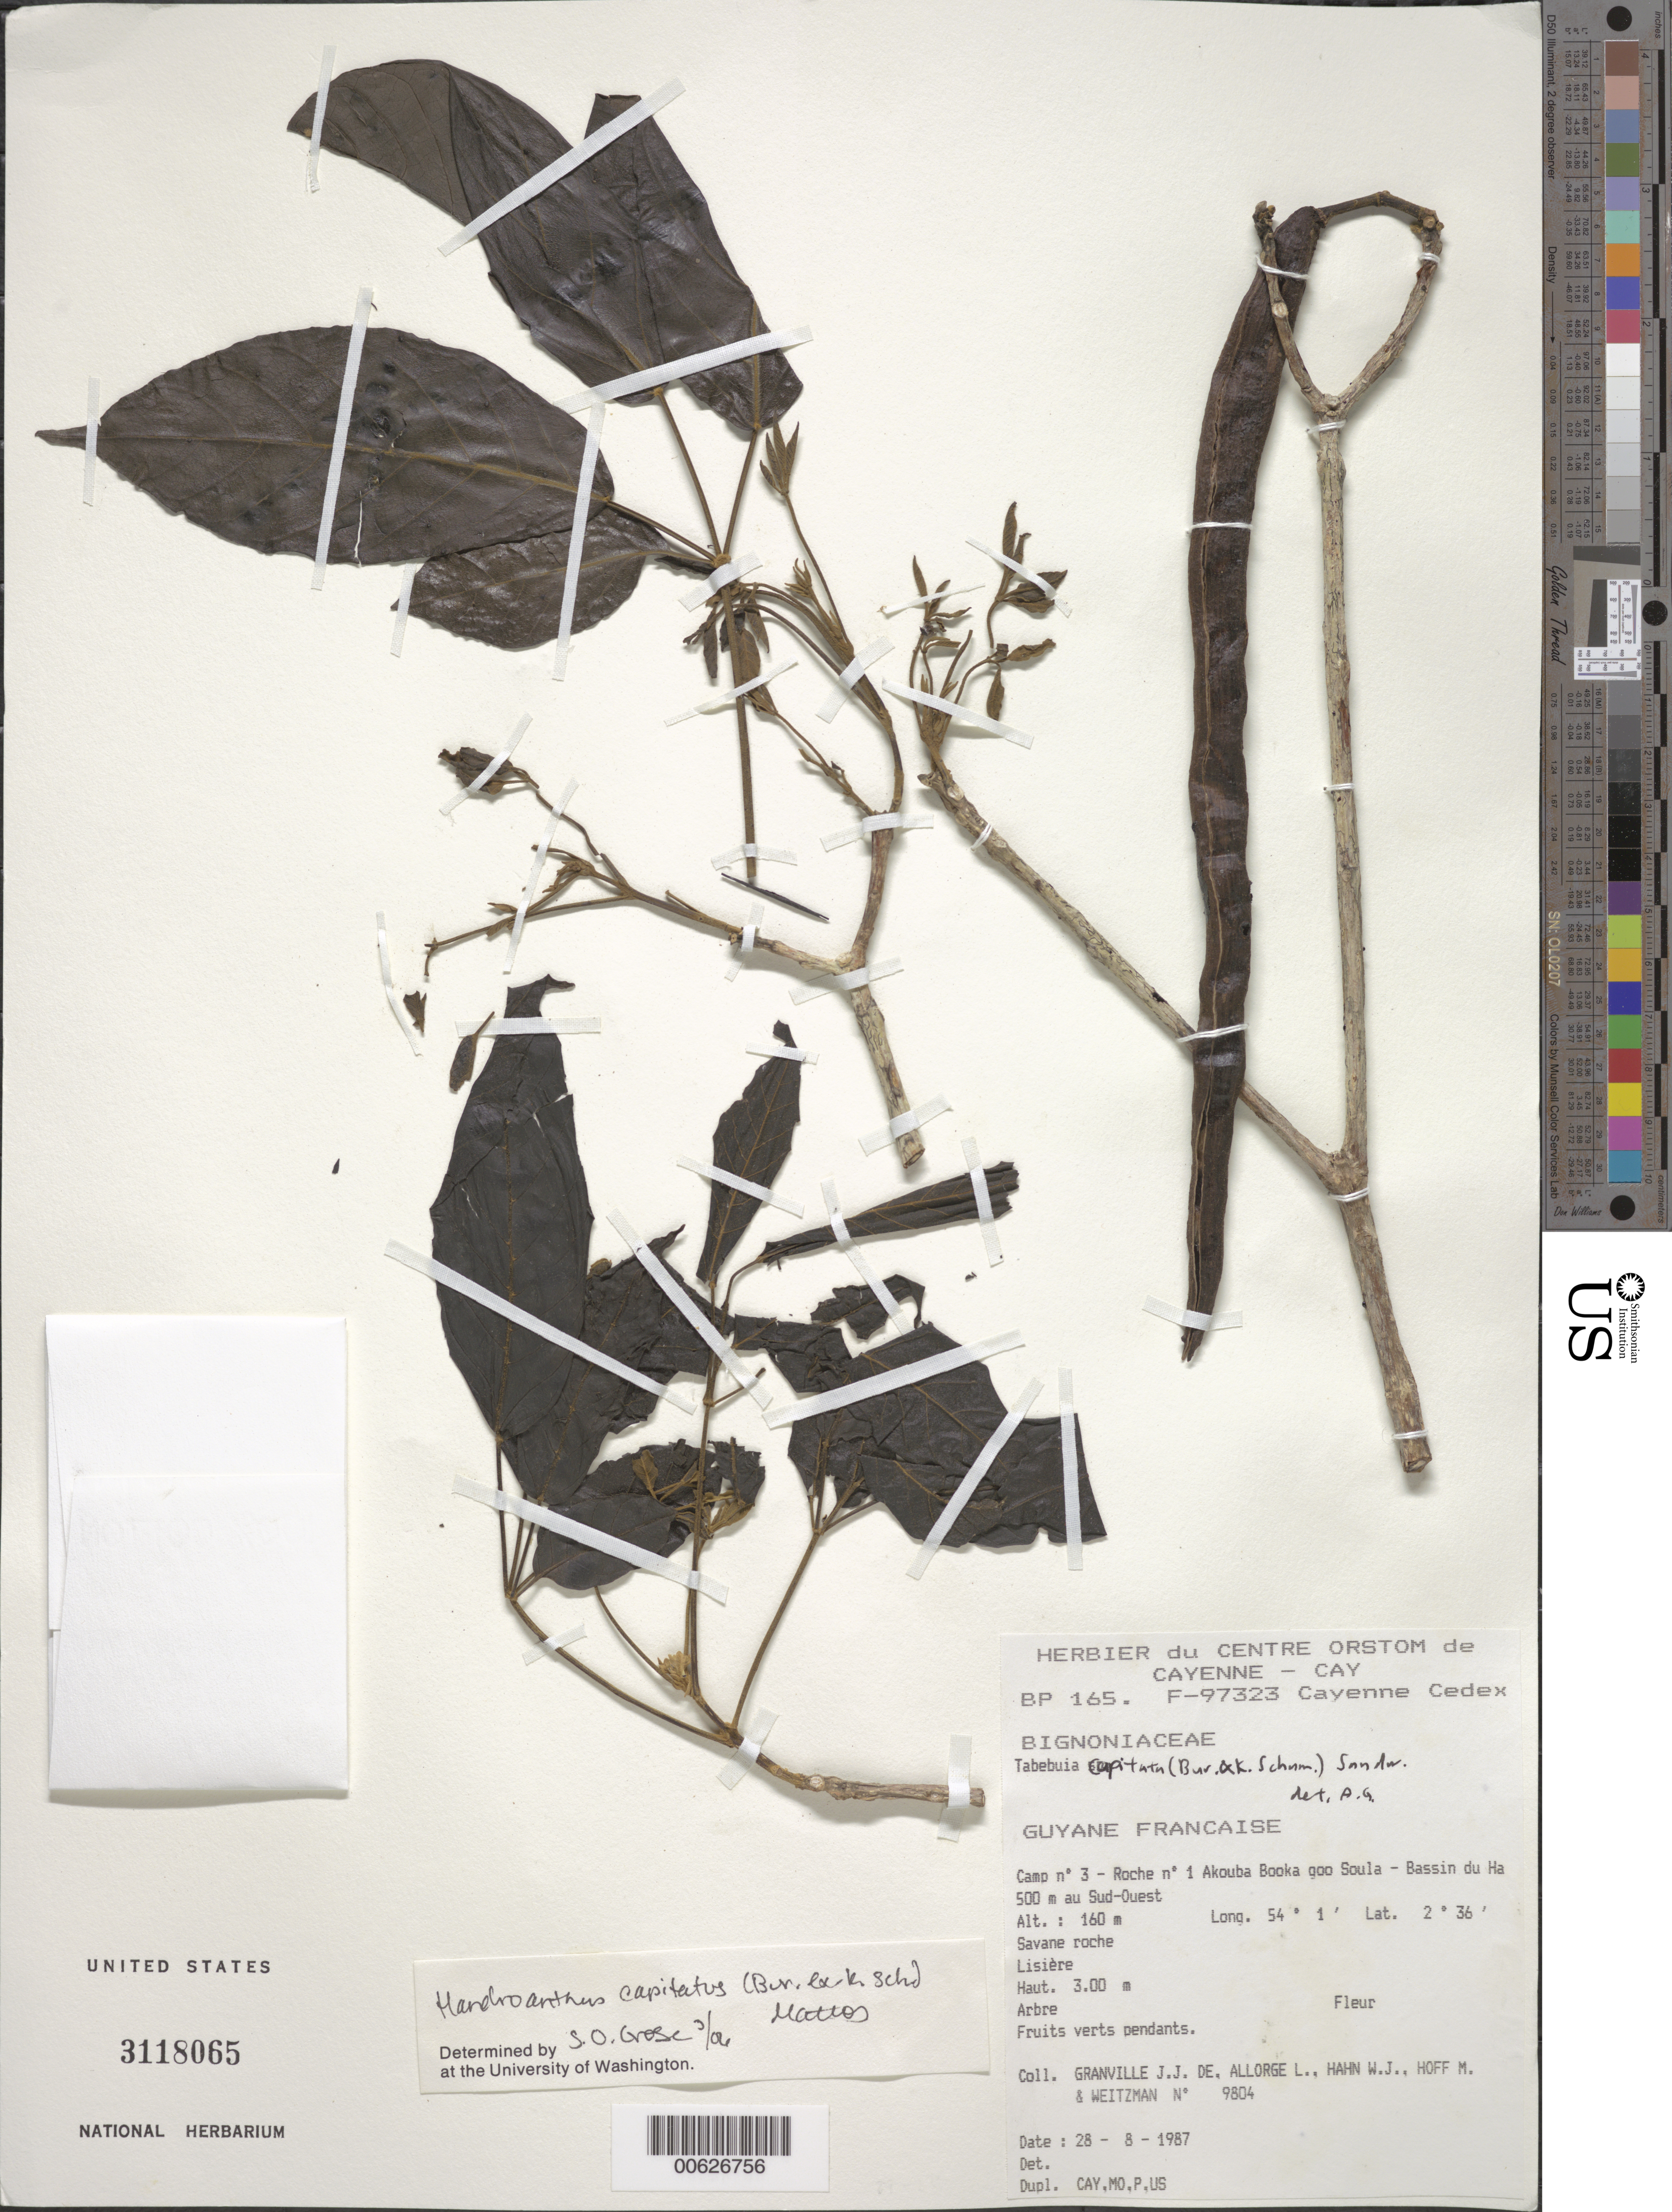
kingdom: Plantae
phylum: Tracheophyta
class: Magnoliopsida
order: Lamiales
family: Bignoniaceae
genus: Handroanthus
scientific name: Handroanthus capitatus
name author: (Bureau ex K. Schum.) Mattos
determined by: Grose, S. O.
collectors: J.-J. de Granville, L. Allorge, W. J. Hahn, M. Hoff & A. L. Weitzman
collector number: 9804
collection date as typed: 28-Aug-87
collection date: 1987-08-28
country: French Guiana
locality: Akouba Booka goo Soula, Camp #3, Roche no. 1, Bassin du Haut-Marouini, 500 m au Sud-Ouest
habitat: Savane roche; lisiere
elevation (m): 160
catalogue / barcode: US 3118065